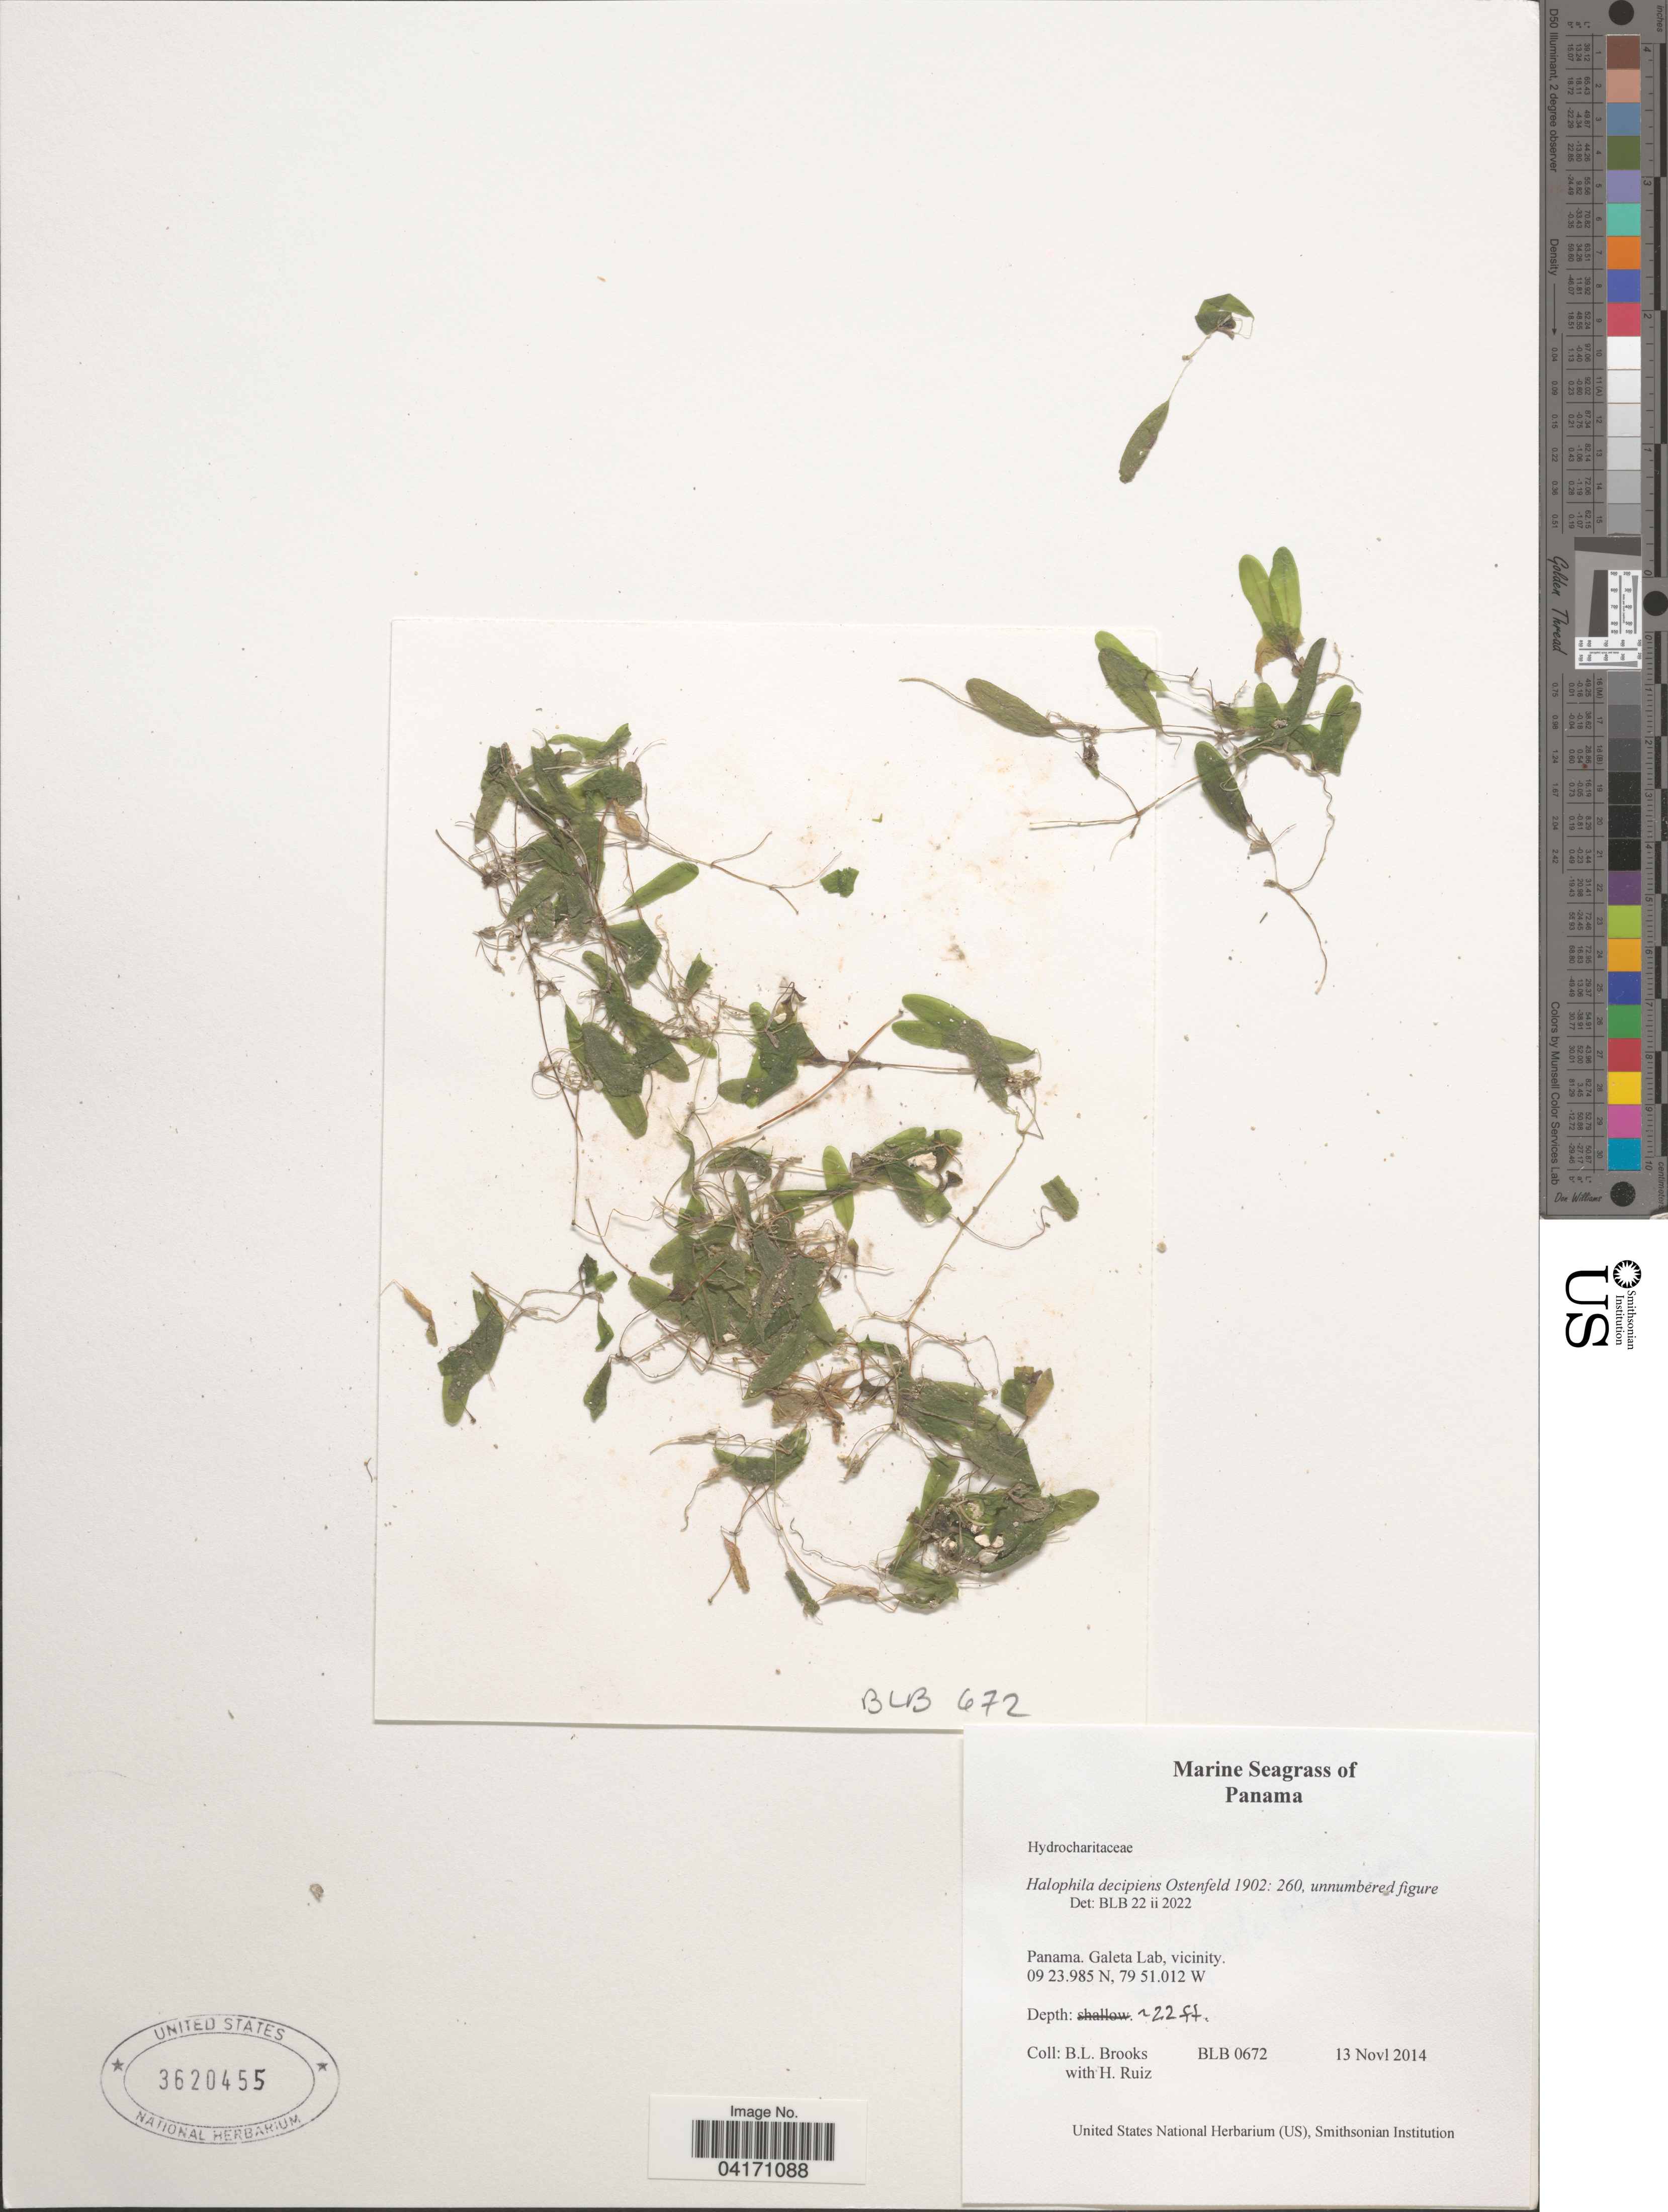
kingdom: Plantae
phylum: Tracheophyta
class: Liliopsida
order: Alismatales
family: Hydrocharitaceae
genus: Halophila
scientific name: Halophila decipiens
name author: Ostenf.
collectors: B. Brooks & H. Ruiz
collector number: BLB0672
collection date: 2014-11-13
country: Panama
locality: Galeta Lab, vicinity.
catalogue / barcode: US 3620455